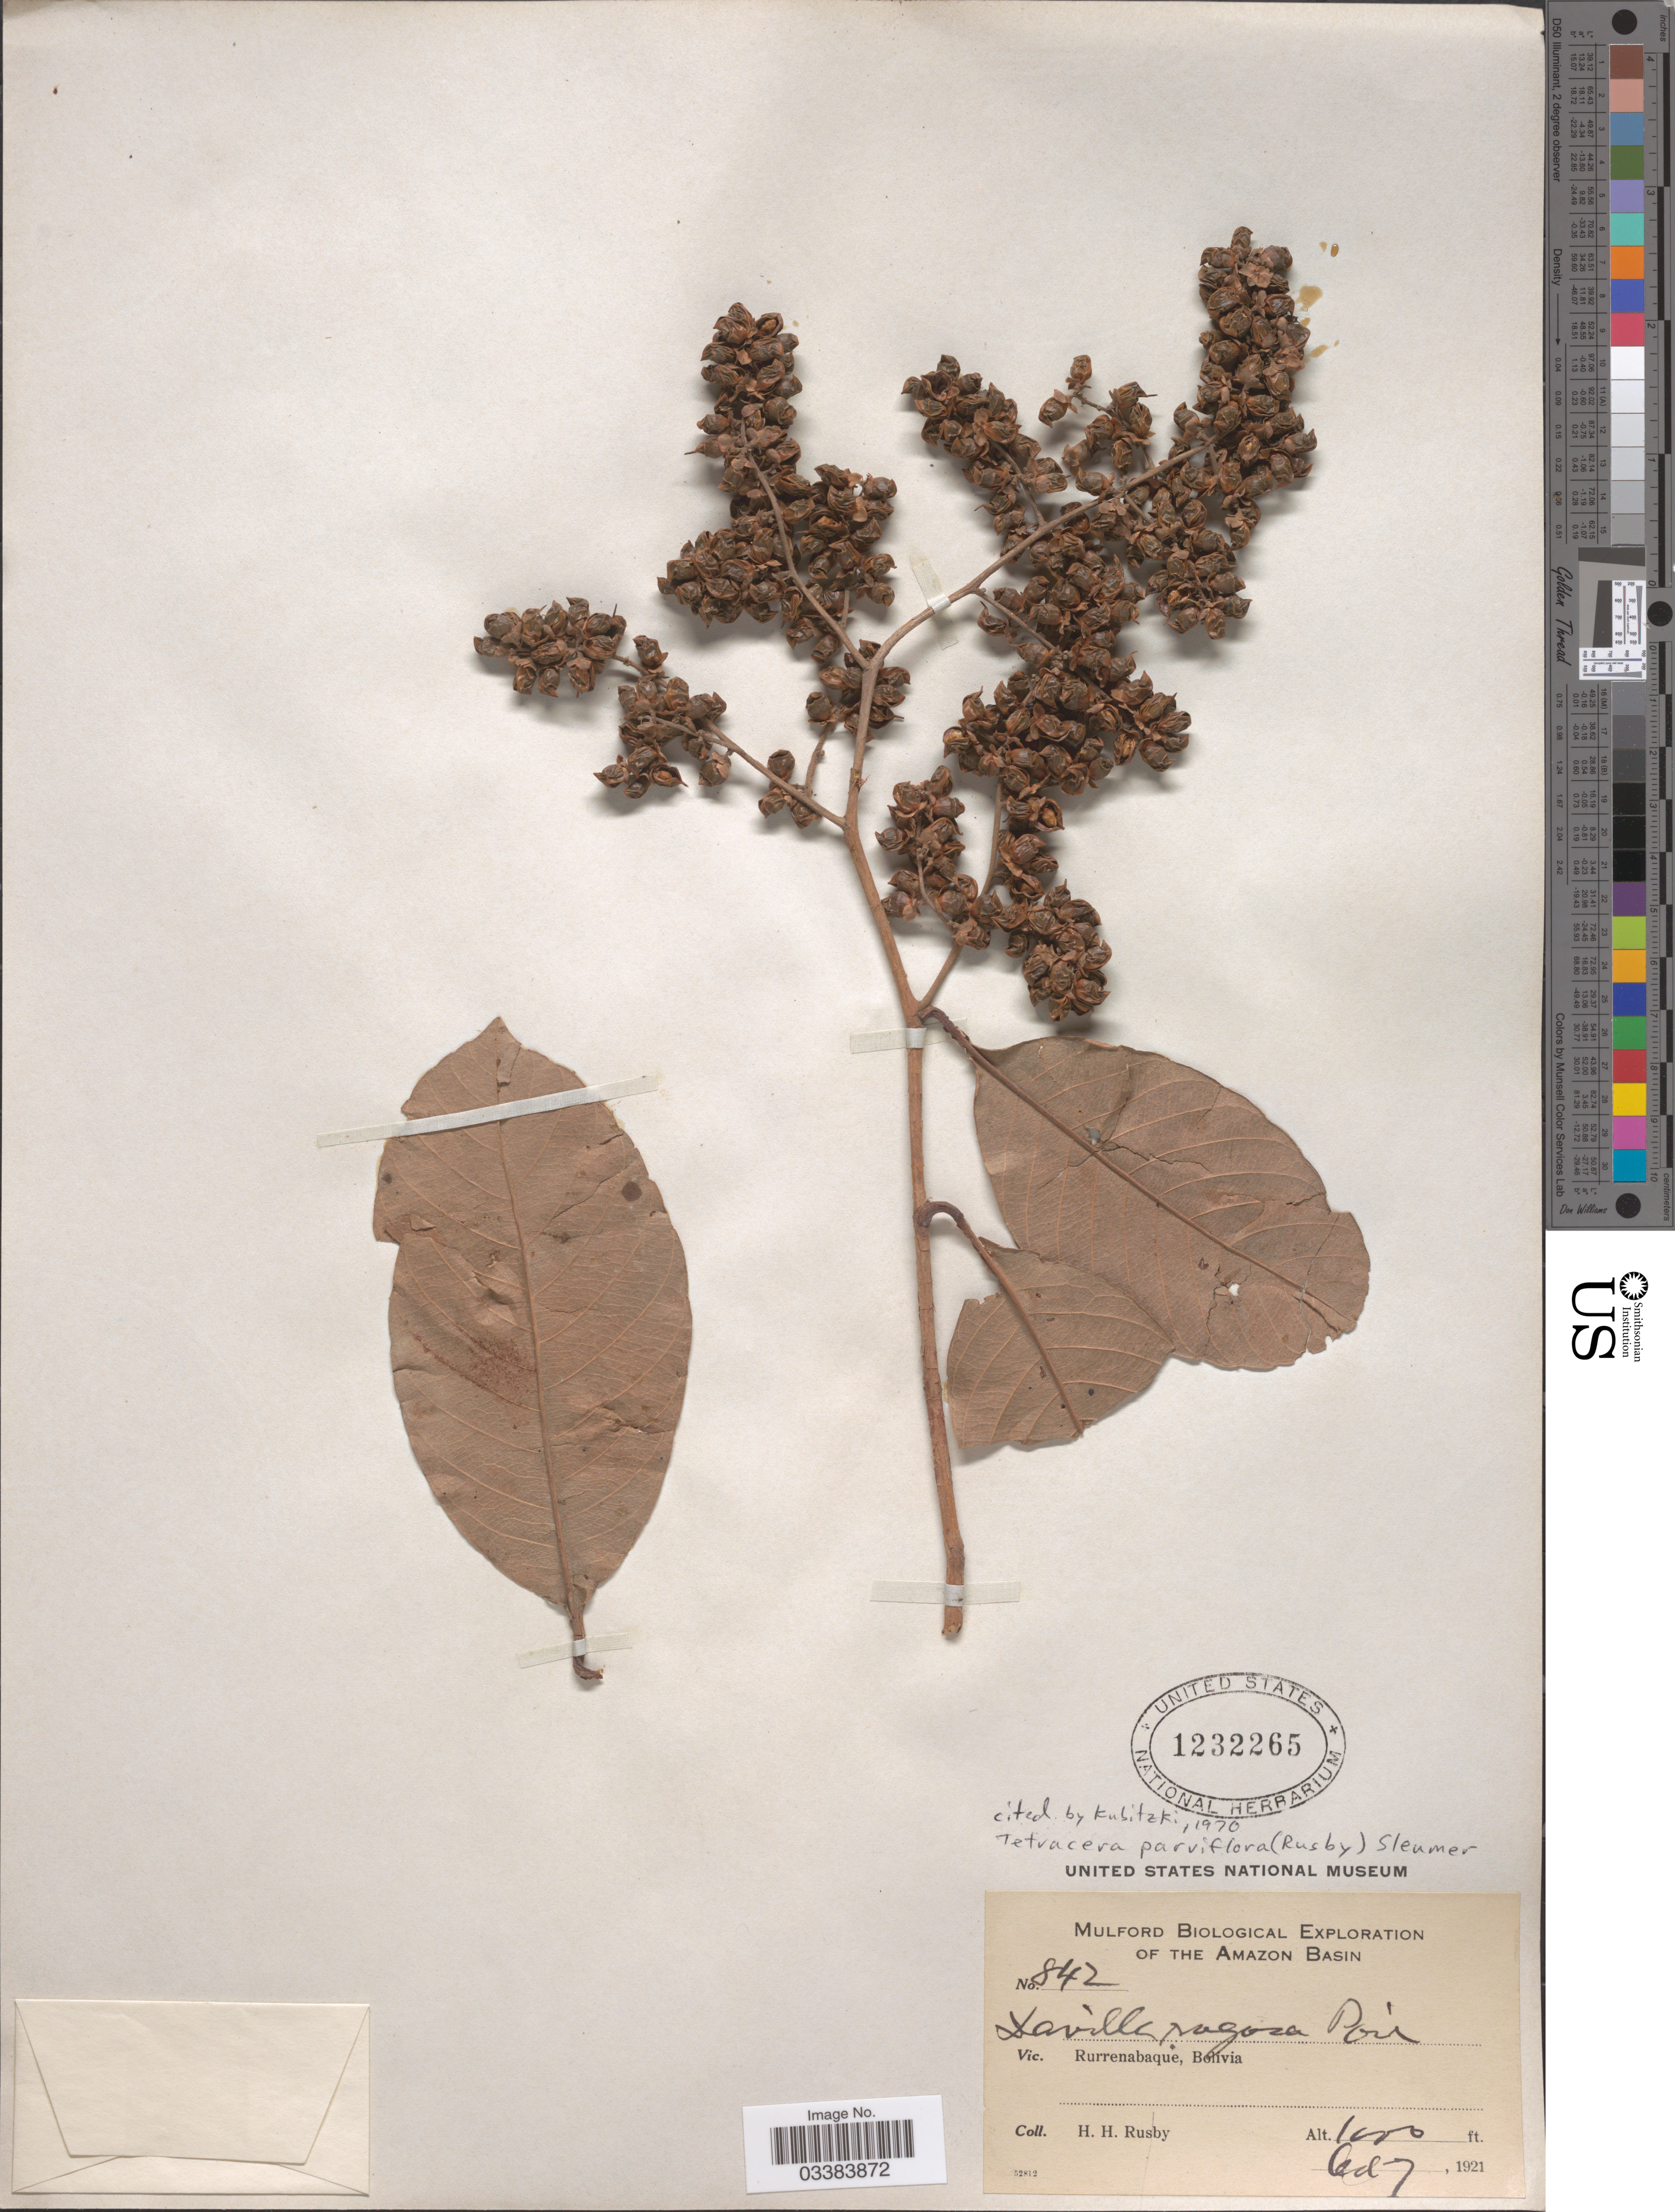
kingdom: Plantae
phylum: Tracheophyta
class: Magnoliopsida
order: Dilleniales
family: Dilleniaceae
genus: Tetracera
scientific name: Tetracera parviflora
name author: (Rusby) Sleumer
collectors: H. H. Rusby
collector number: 842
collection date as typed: Oct 7, 1921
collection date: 1921-10-07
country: Bolivia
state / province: Beni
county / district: José Ballivián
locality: Rurrenabaque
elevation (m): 305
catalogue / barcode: US 1232265